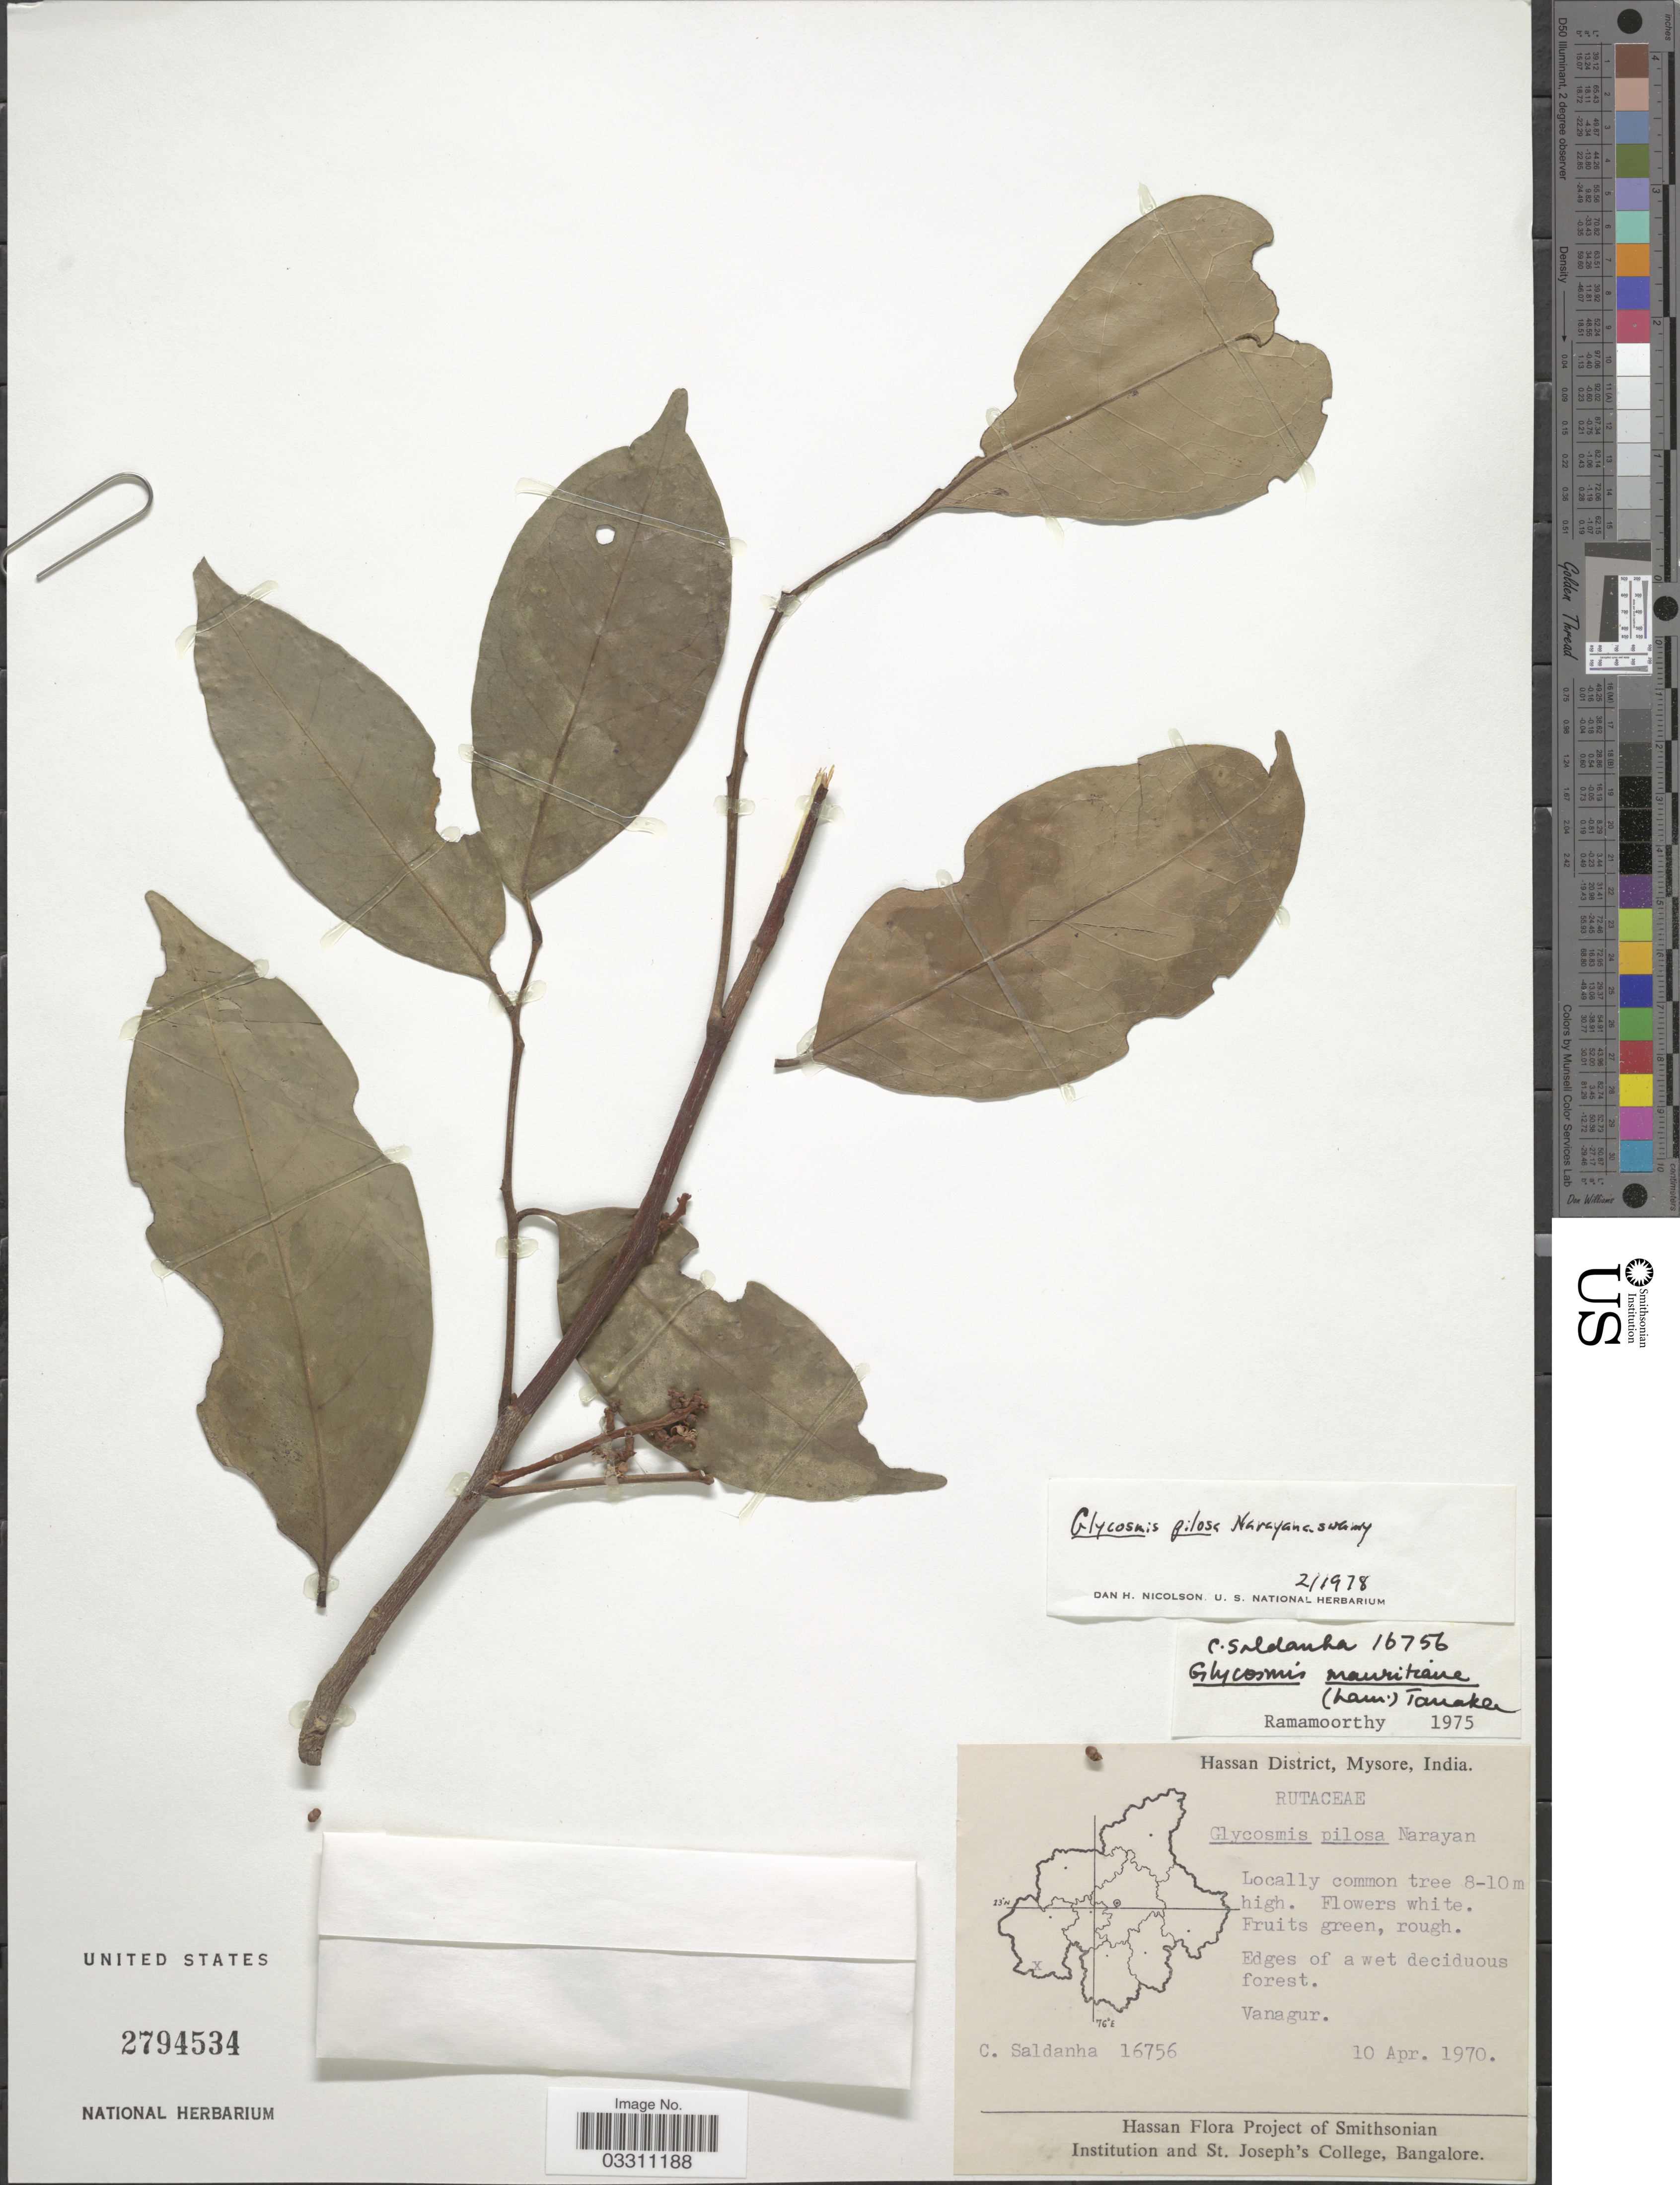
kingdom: Plantae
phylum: Tracheophyta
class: Magnoliopsida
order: Sapindales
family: Rutaceae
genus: Glycosmis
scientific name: Glycosmis pilosa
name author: V. Naray.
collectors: C. Saldanha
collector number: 16756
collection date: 1970-04-10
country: India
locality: Hassan District, Mysore. Vanagur.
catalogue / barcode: US 2794534